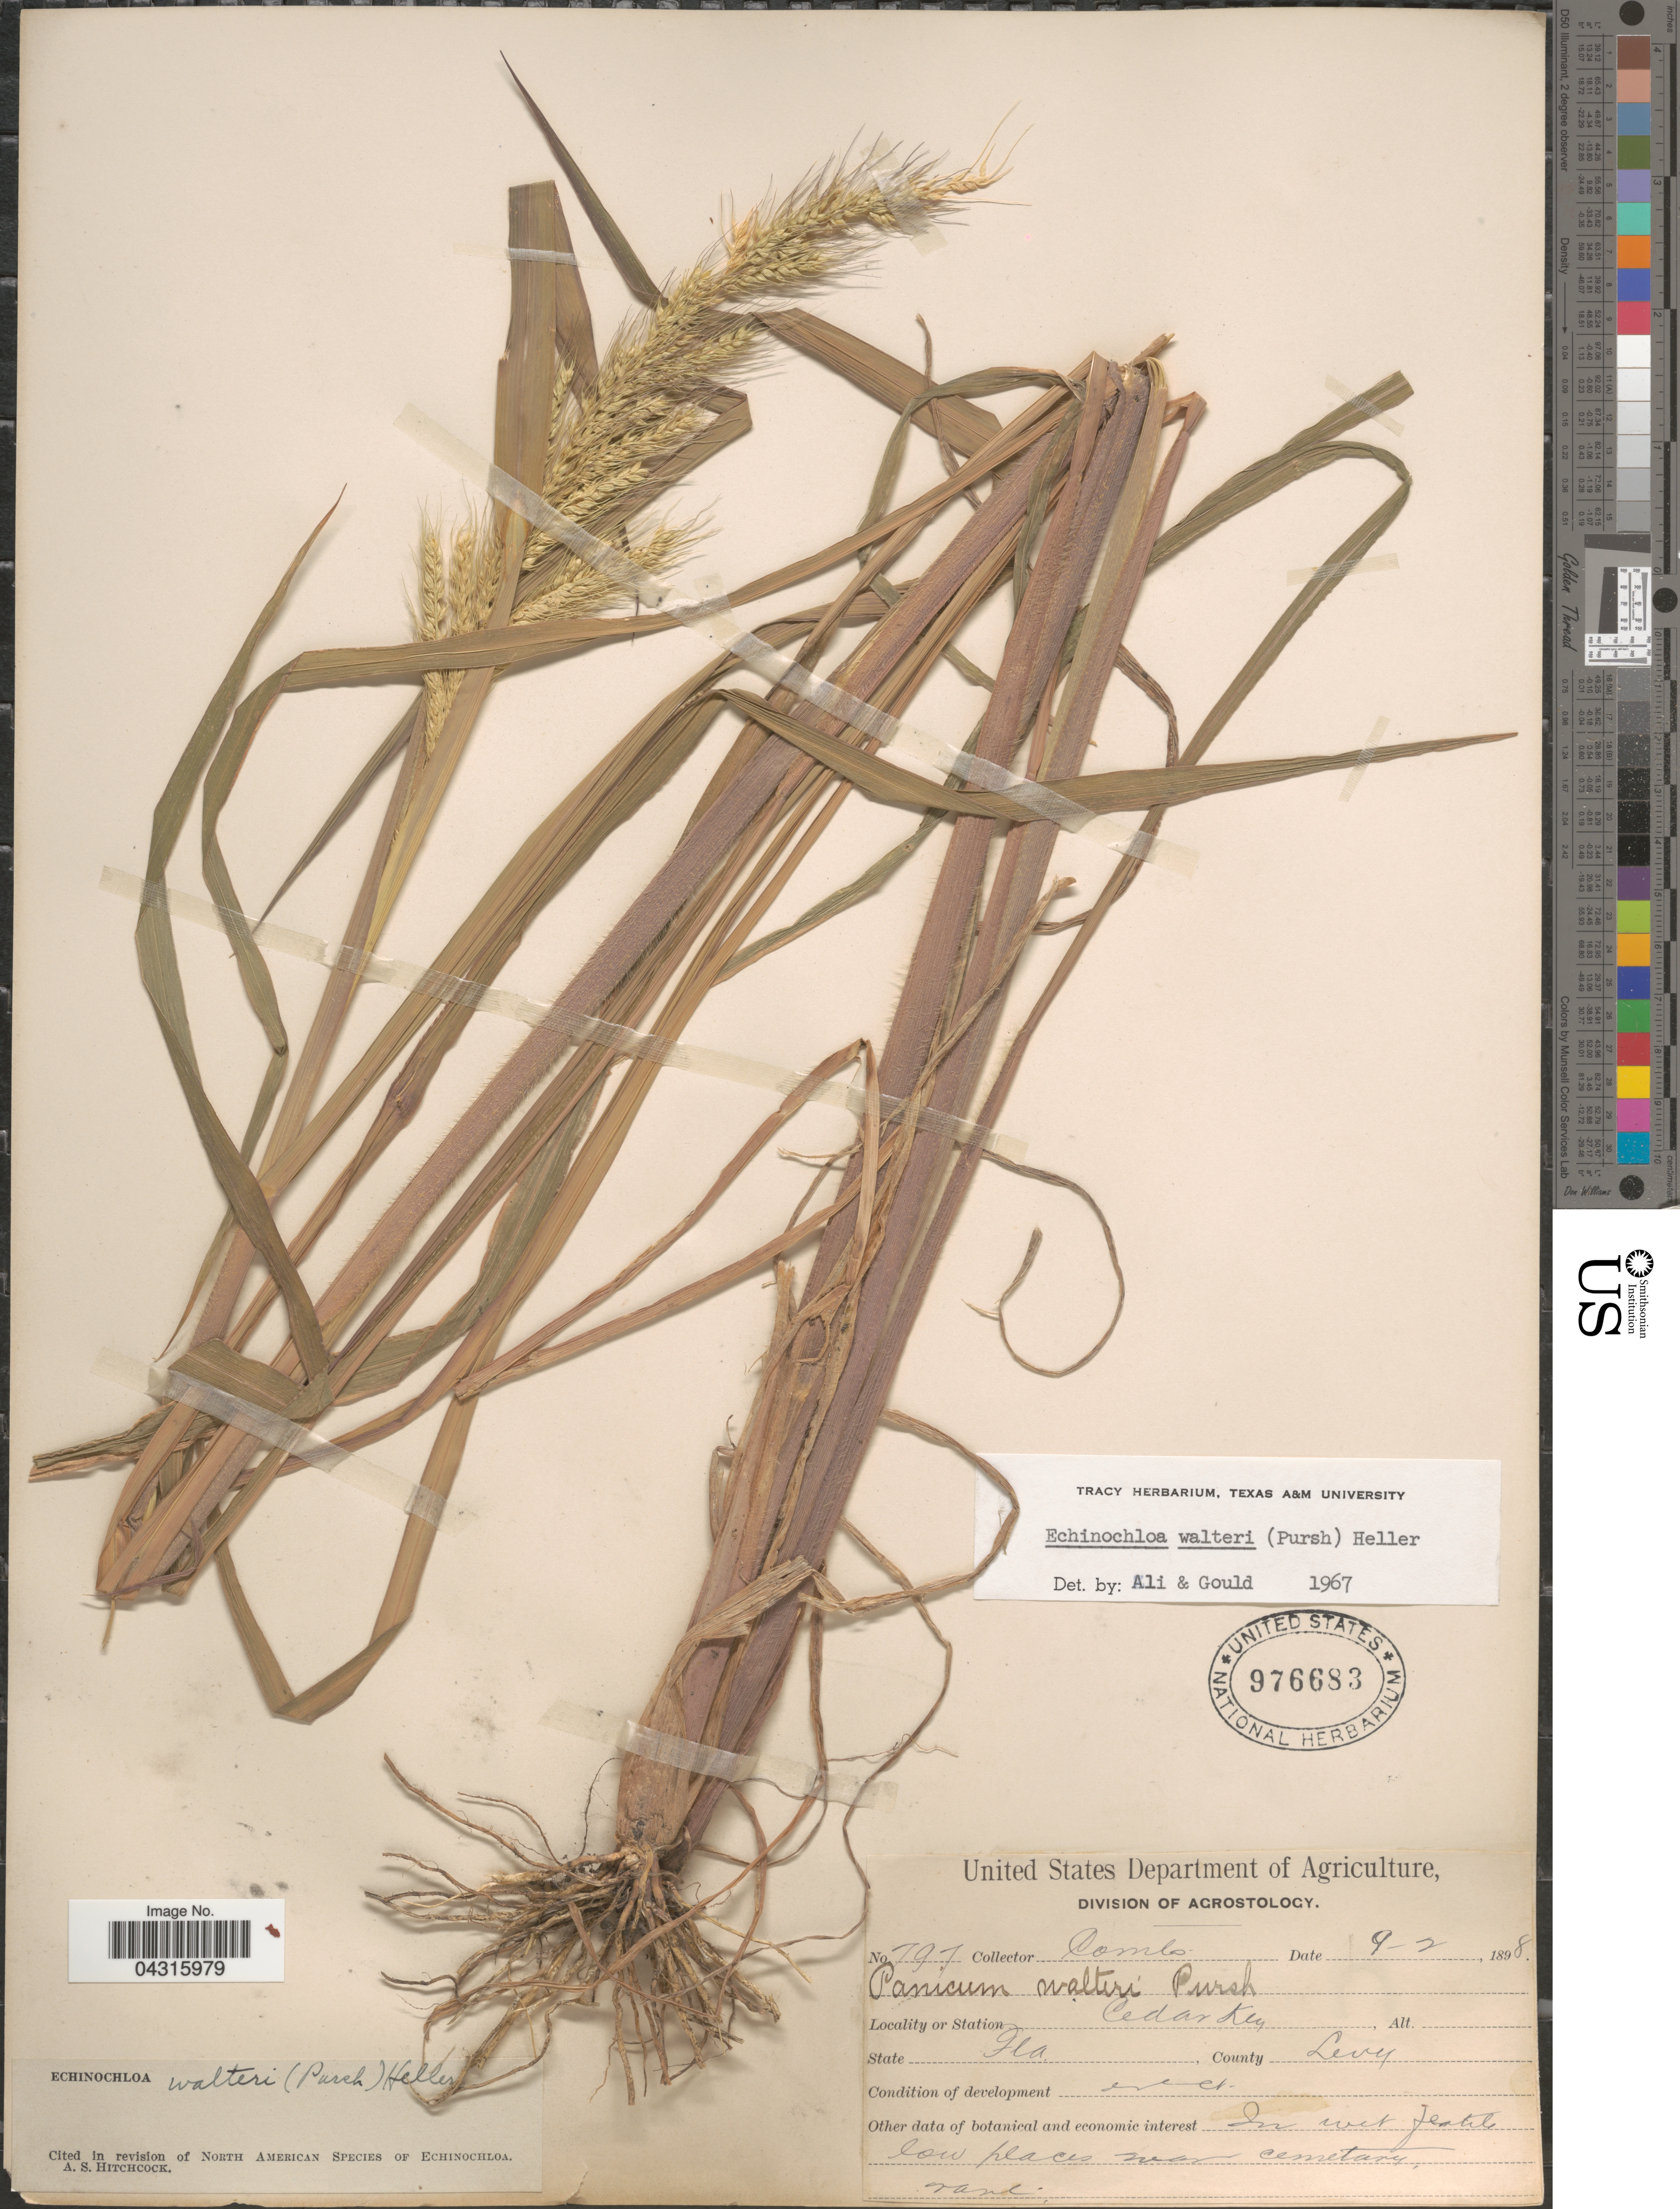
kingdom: Plantae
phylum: Tracheophyta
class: Liliopsida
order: Poales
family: Poaceae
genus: Echinochloa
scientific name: Echinochloa walteri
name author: (Pursh) A. Heller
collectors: -. Combs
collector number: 797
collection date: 1898-09-02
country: United States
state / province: Florida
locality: Cedar Key. County Levy. In wet fertile low places near cemetary.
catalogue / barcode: US 976683